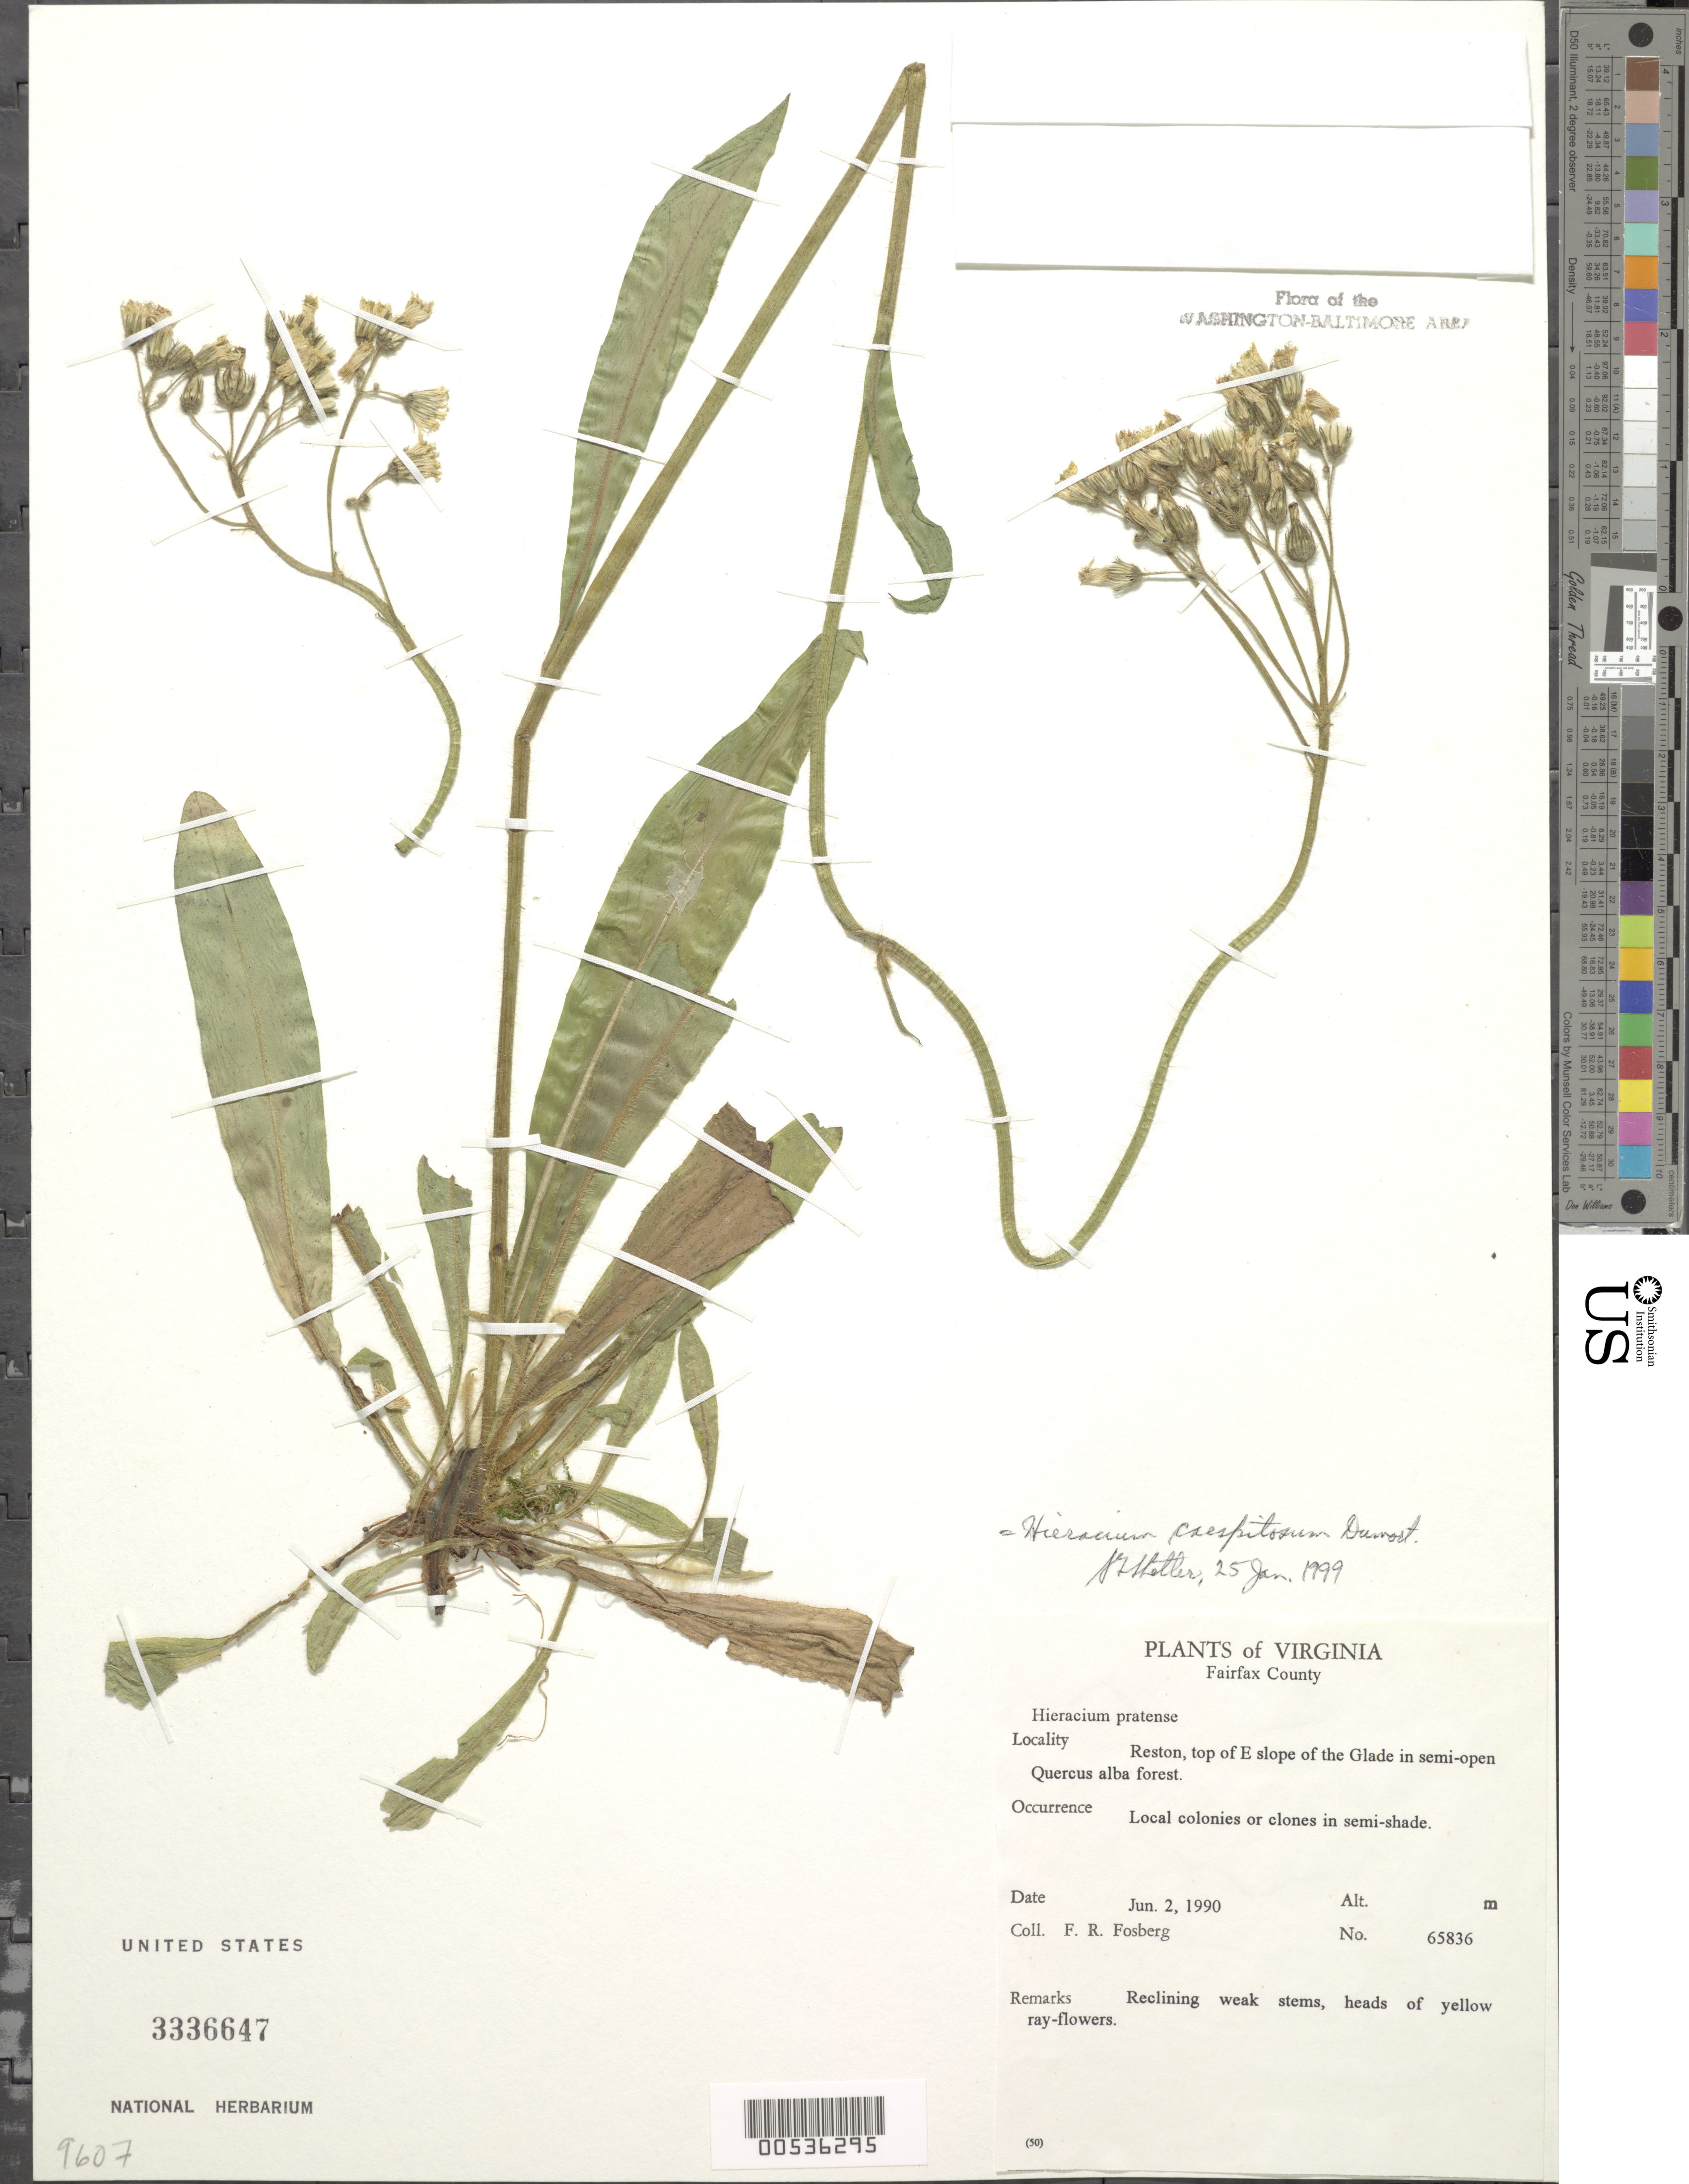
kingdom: Plantae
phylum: Tracheophyta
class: Magnoliopsida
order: Asterales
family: Asteraceae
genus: Pilosella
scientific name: Pilosella caespitosa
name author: (Dumort.) P. D. Sell & C. West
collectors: F. R. Fosberg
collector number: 65836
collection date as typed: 02 Jun 1990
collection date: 1990-06-02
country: United States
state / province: Virginia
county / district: Fairfax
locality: Reston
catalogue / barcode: US 3336647